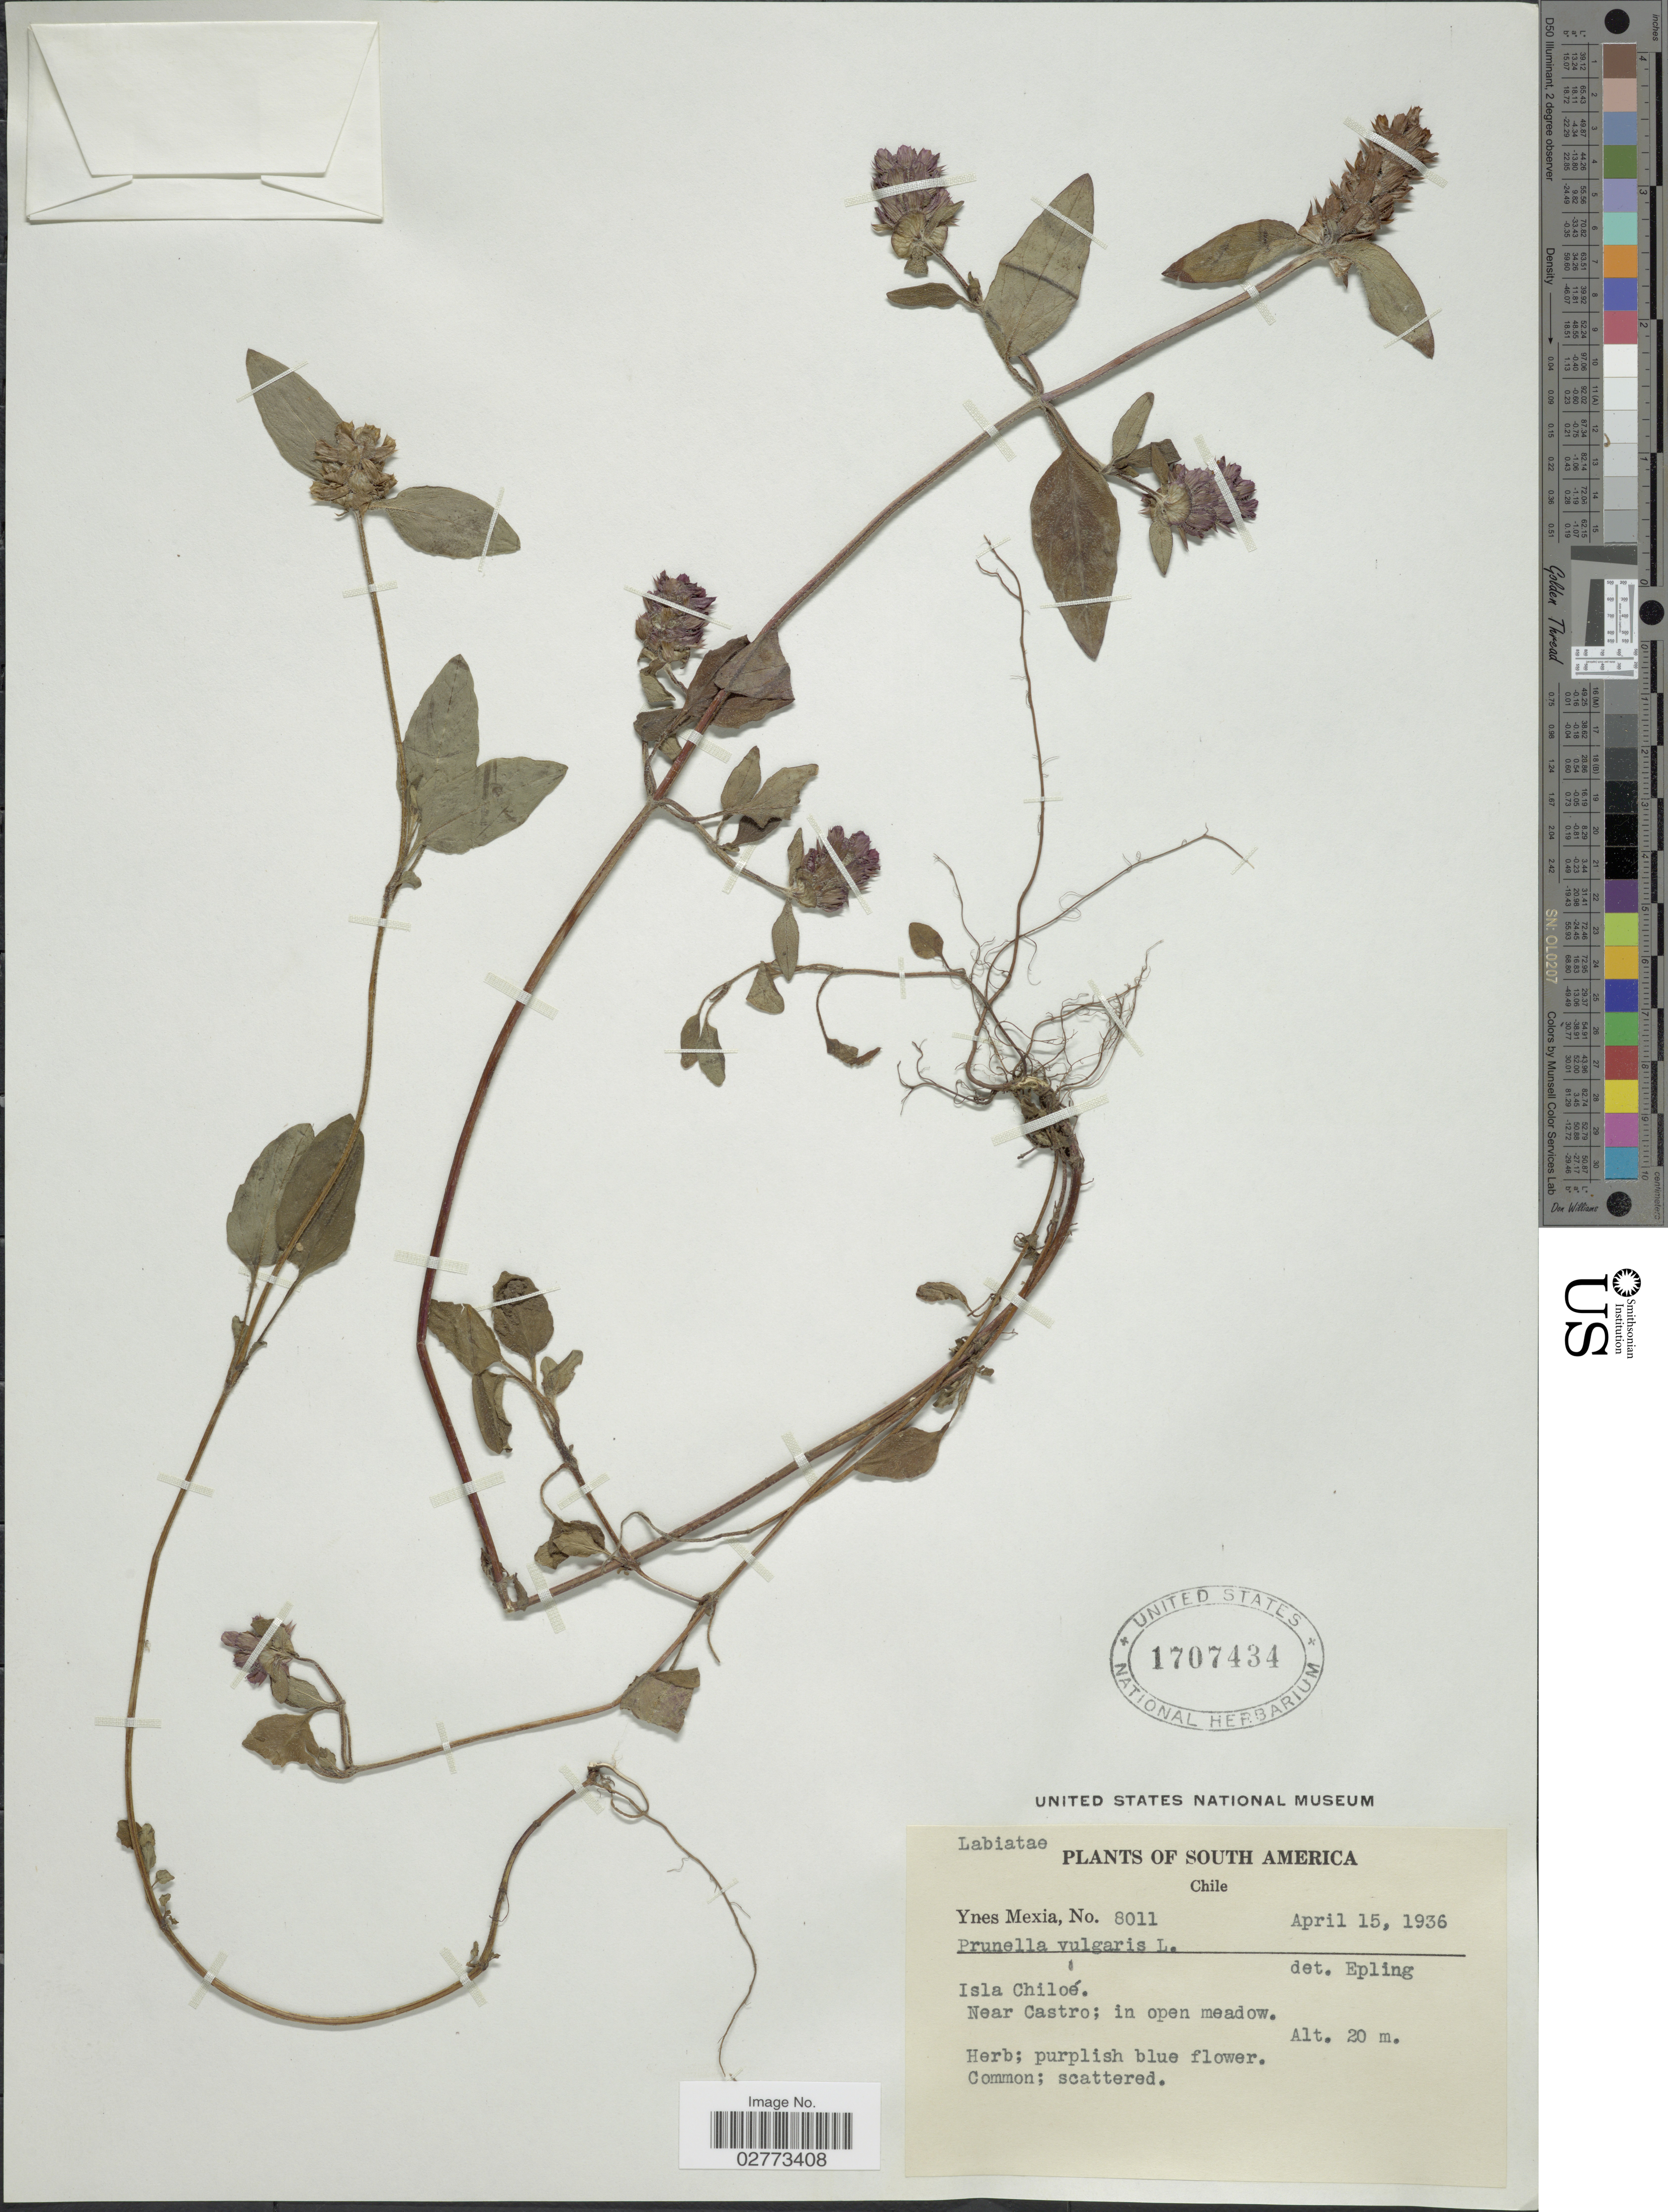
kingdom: Plantae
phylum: Tracheophyta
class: Magnoliopsida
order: Lamiales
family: Lamiaceae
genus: Prunella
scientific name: Prunella vulgaris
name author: L.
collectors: Y. Mexia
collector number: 8011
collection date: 1936-04-15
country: Chile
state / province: Arica y Parinacota (XV)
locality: Isla Chiloé. Near Castro.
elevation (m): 20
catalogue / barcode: US 1707434